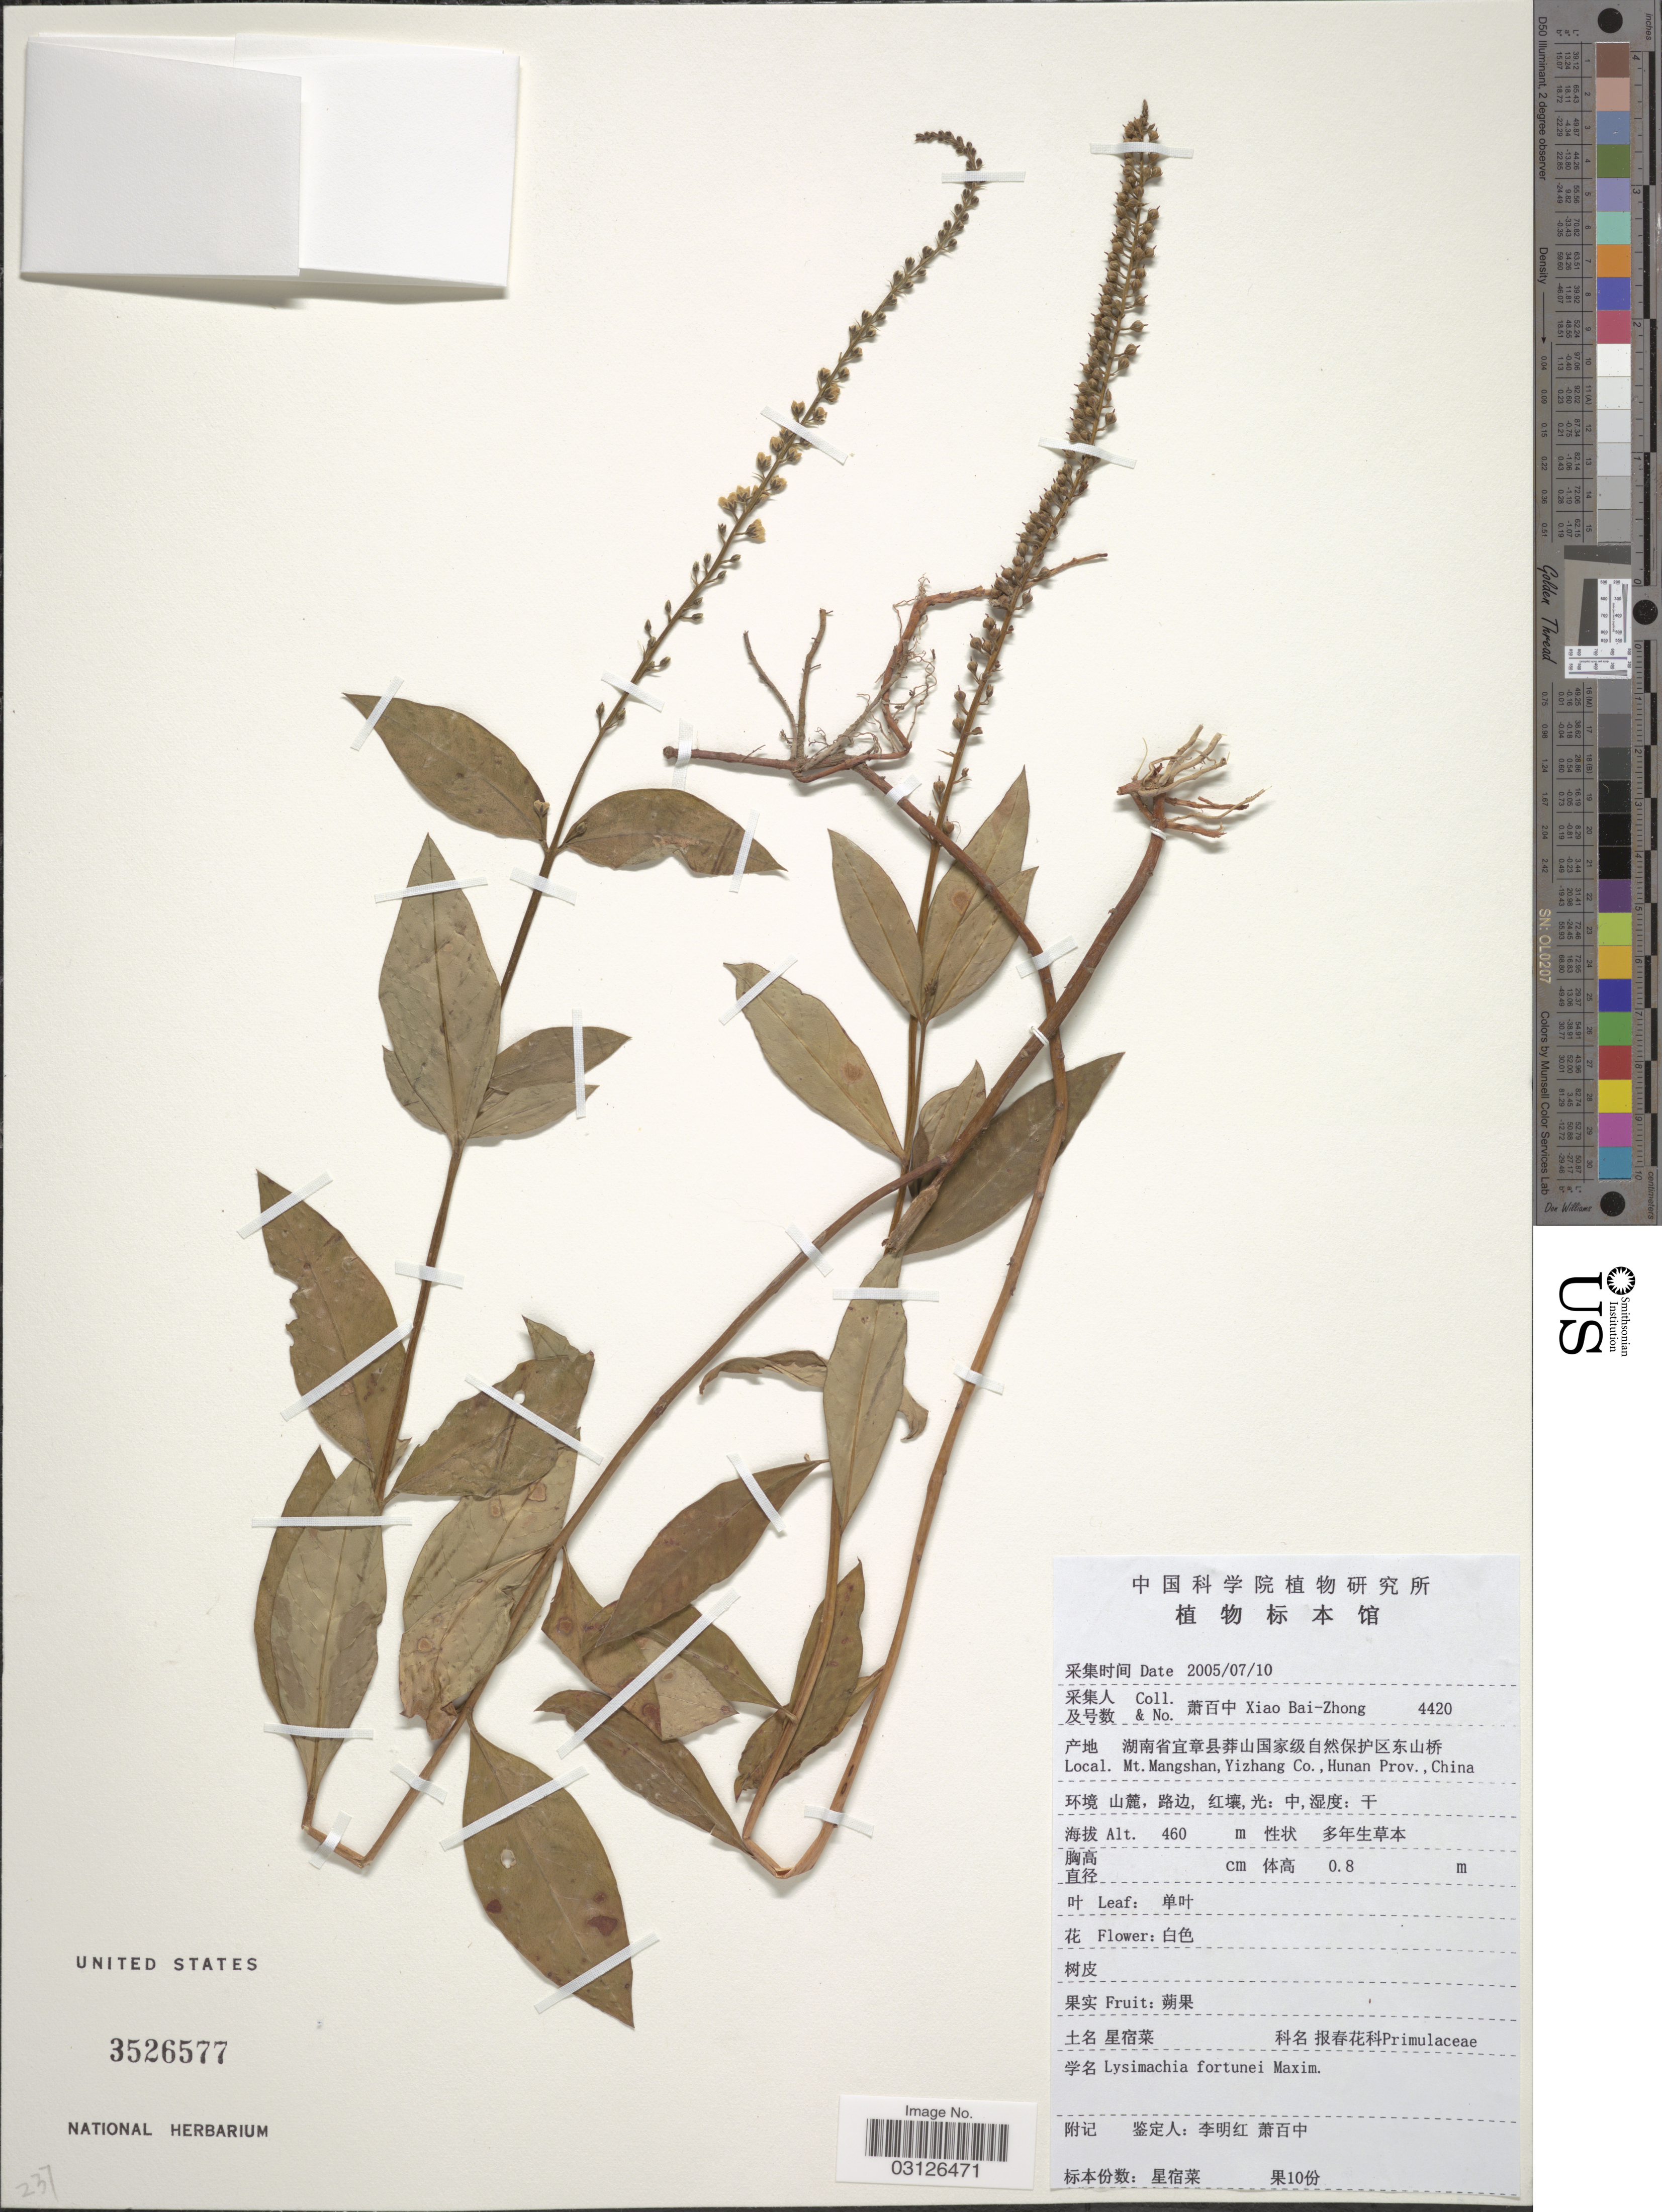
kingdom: Plantae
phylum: Tracheophyta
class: Magnoliopsida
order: Ericales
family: Primulaceae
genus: Lysimachia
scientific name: Lysimachia fortunei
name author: Maxim.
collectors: B. Z. Xiao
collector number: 4420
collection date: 2005-07-10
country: China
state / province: Hunan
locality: Mt. Mangshan, Yizhang Co.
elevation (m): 460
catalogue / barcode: US 3526577